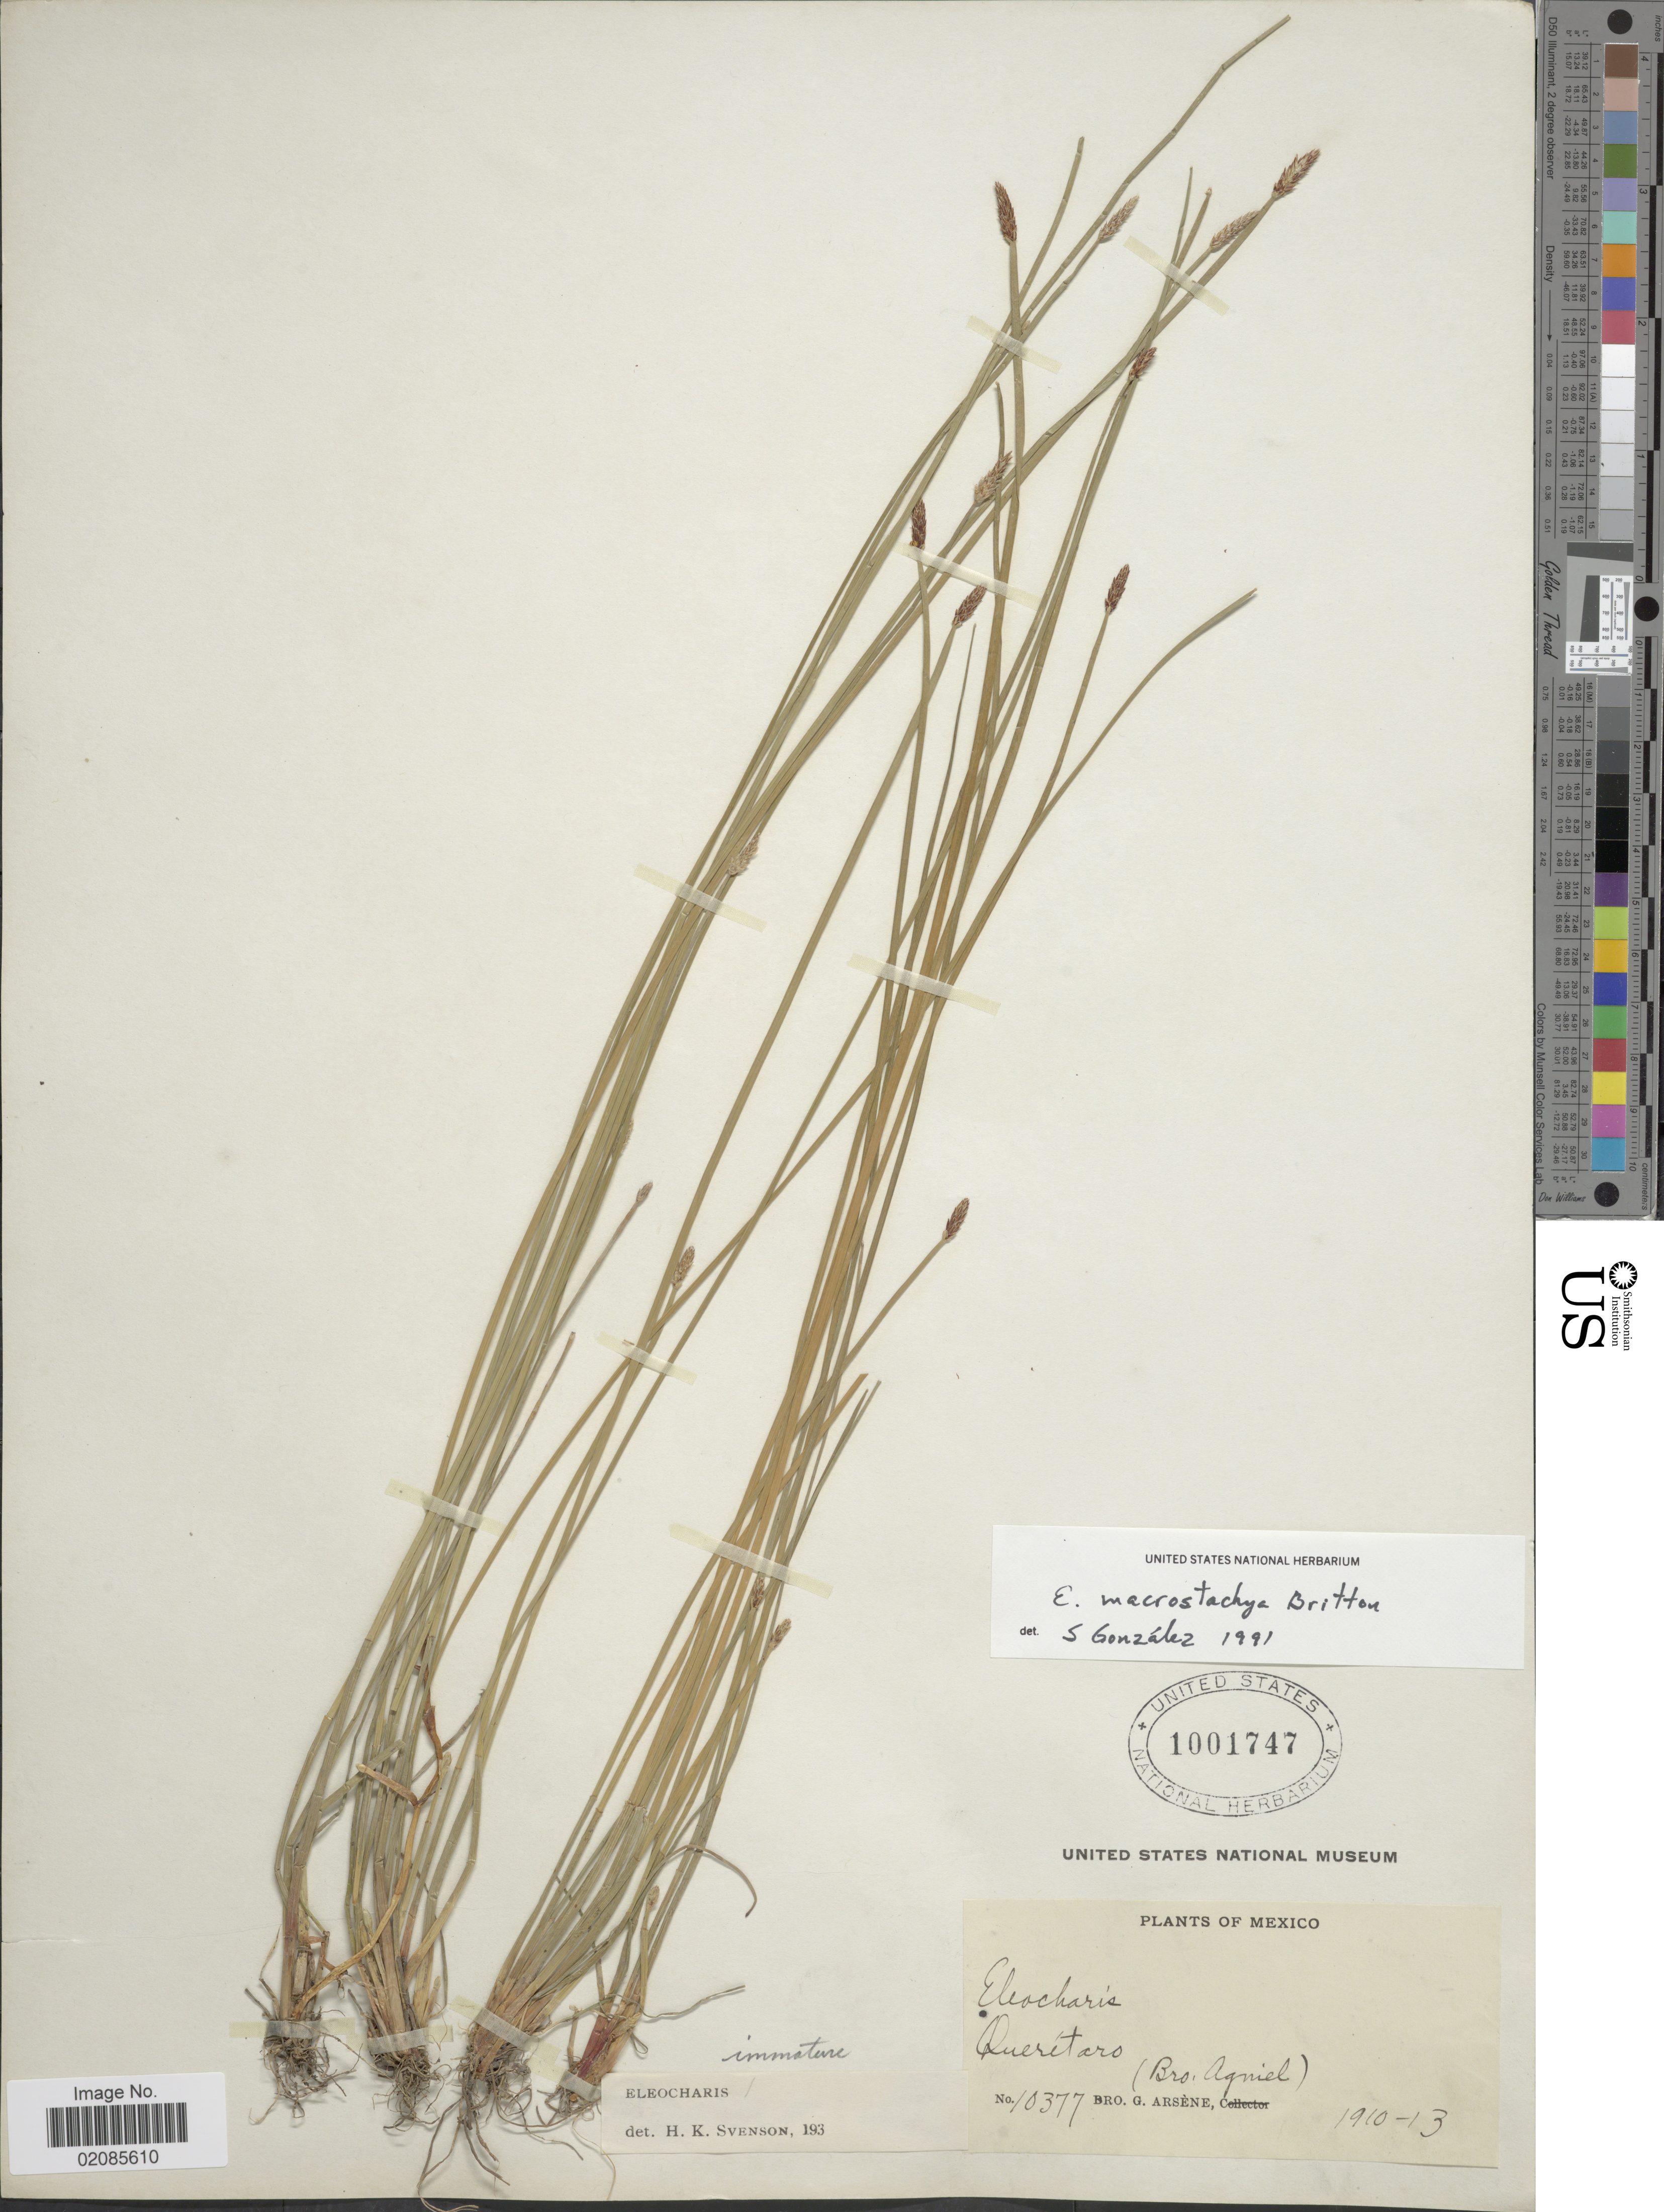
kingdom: Plantae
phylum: Tracheophyta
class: Liliopsida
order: Poales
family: Cyperaceae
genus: Eleocharis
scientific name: Eleocharis macrostachya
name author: Britton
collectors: Bro. Agniel & Bro. G. Arsène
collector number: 10377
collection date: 1910/1913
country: Mexico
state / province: Querétaro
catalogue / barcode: US 1001747